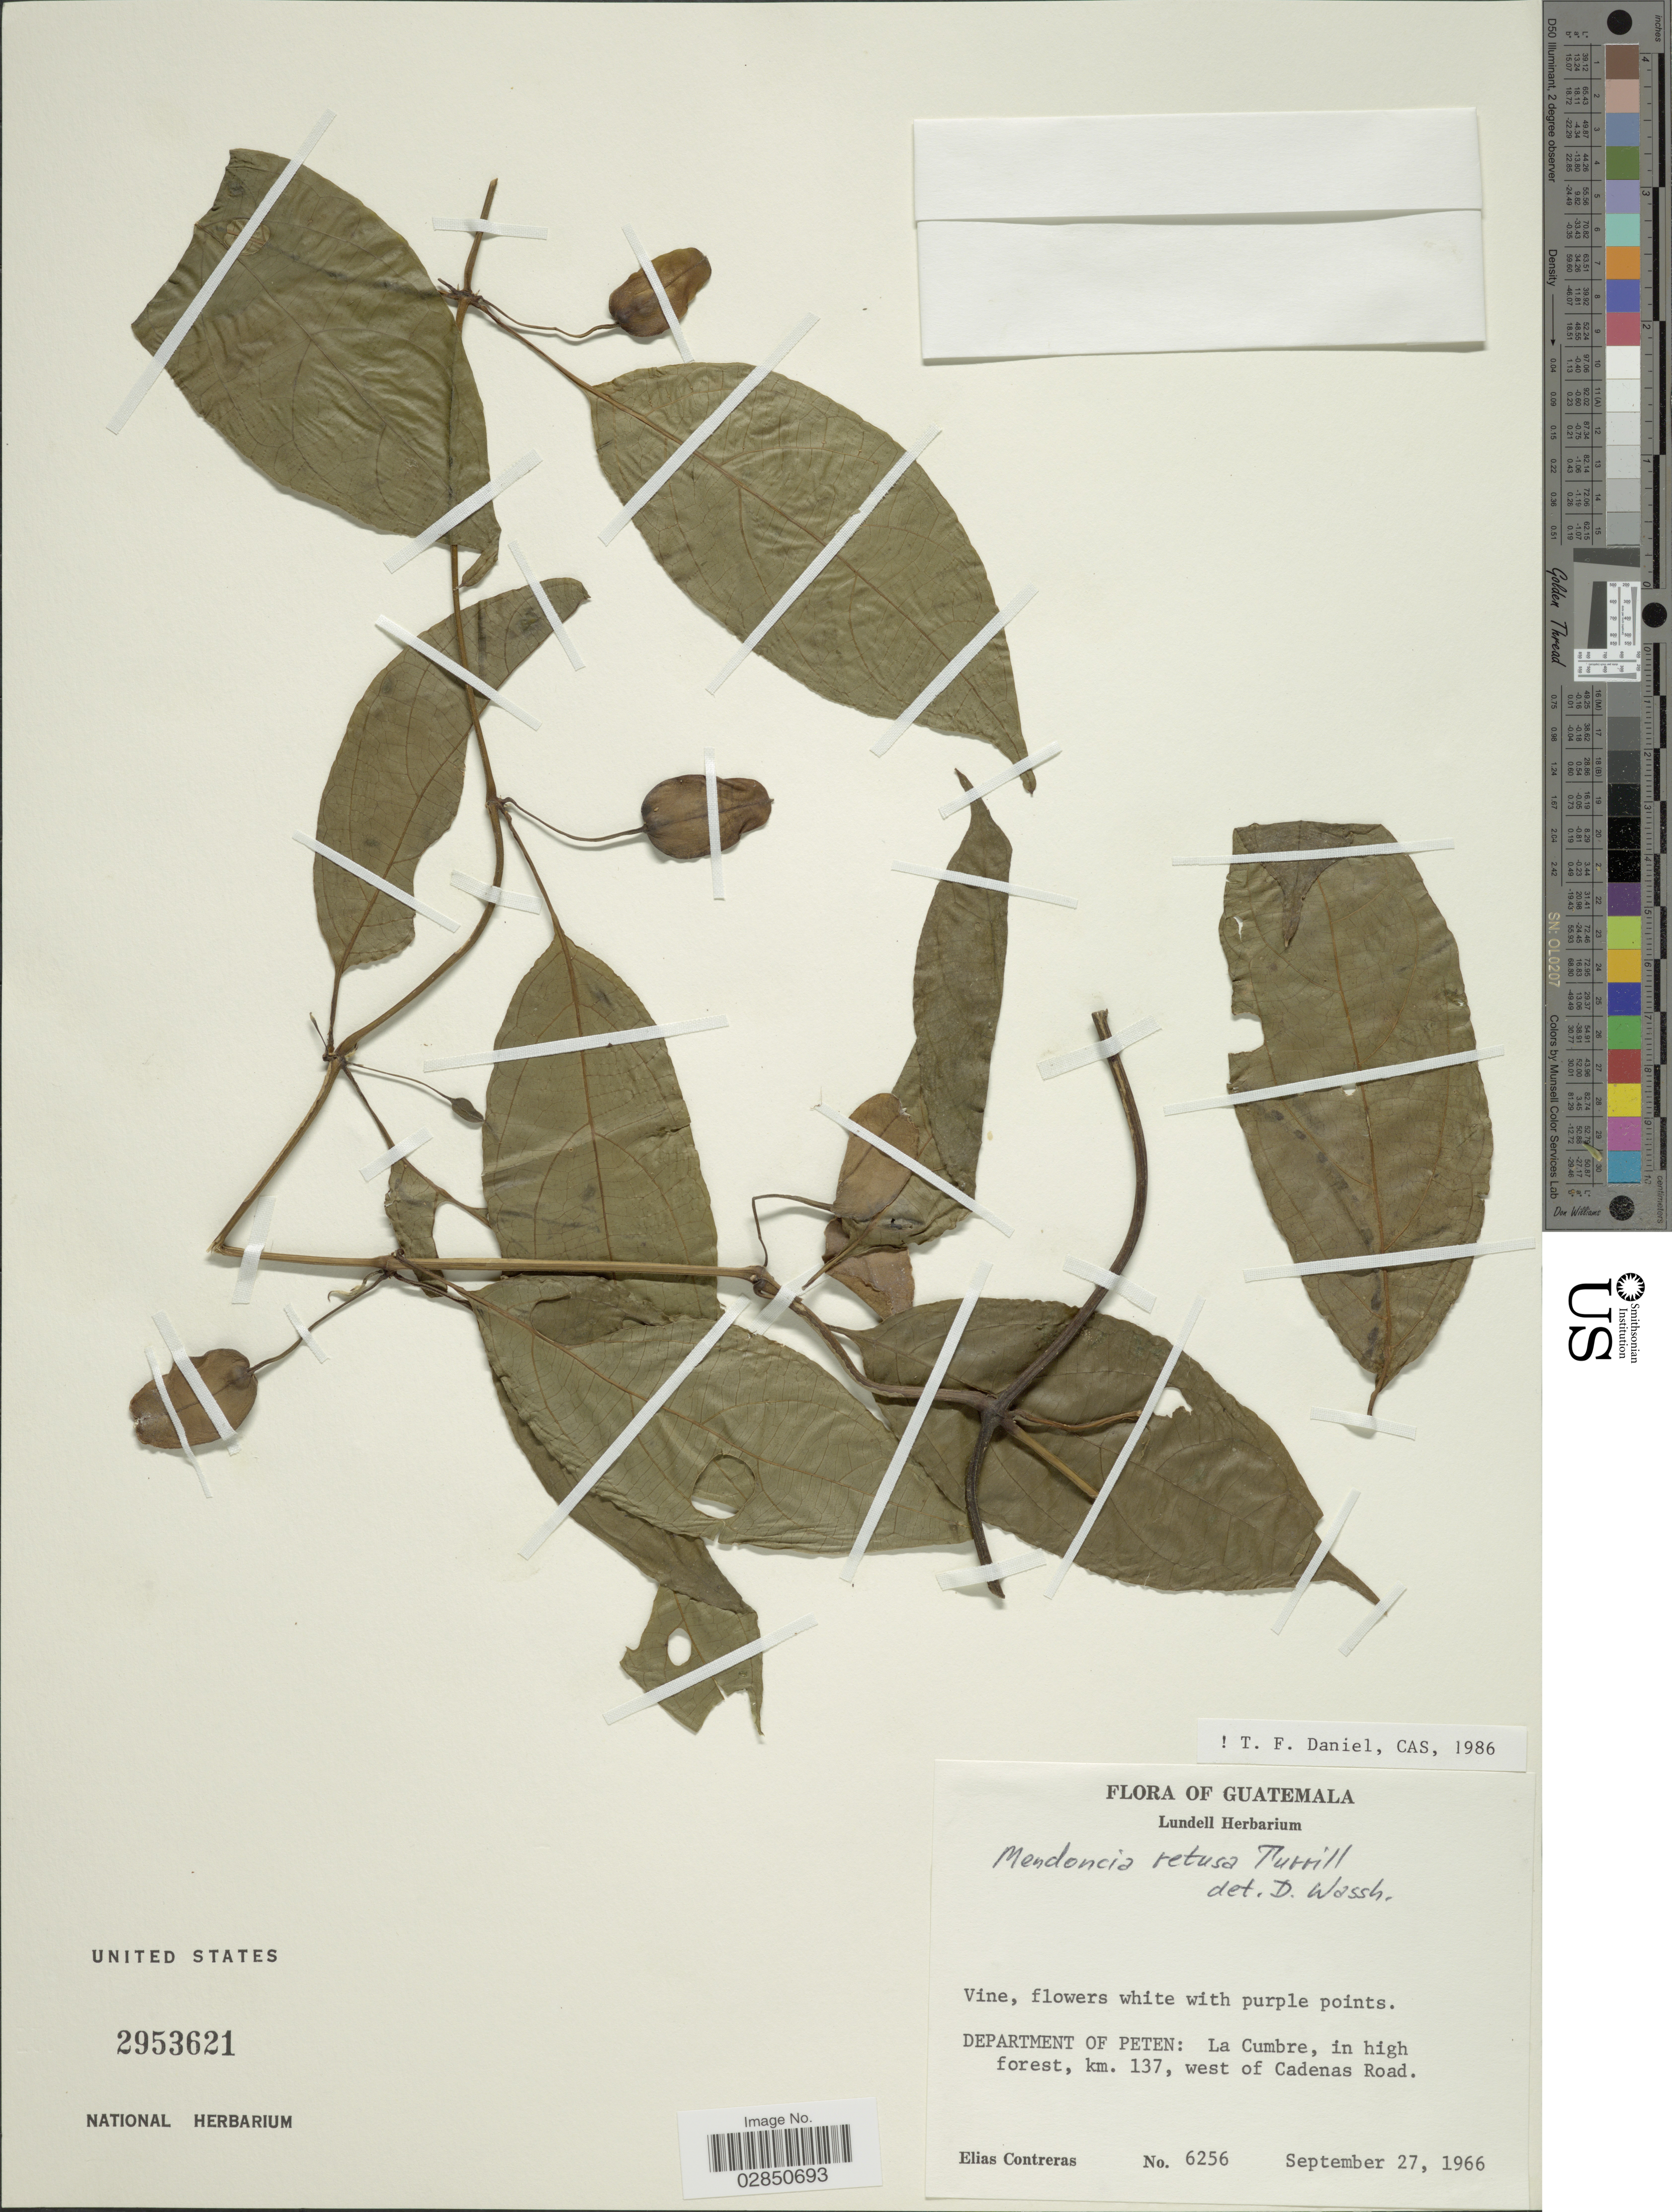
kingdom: Plantae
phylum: Tracheophyta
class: Magnoliopsida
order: Lamiales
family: Acanthaceae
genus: Mendoncia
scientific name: Mendoncia retusa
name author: Turrill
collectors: E. Contreras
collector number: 6256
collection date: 1966-09-27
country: Guatemala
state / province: El Petén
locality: Department of Peten: La Cumbre, in high forest, km. 137, west of Cadenas Road.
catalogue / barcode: US 2953621